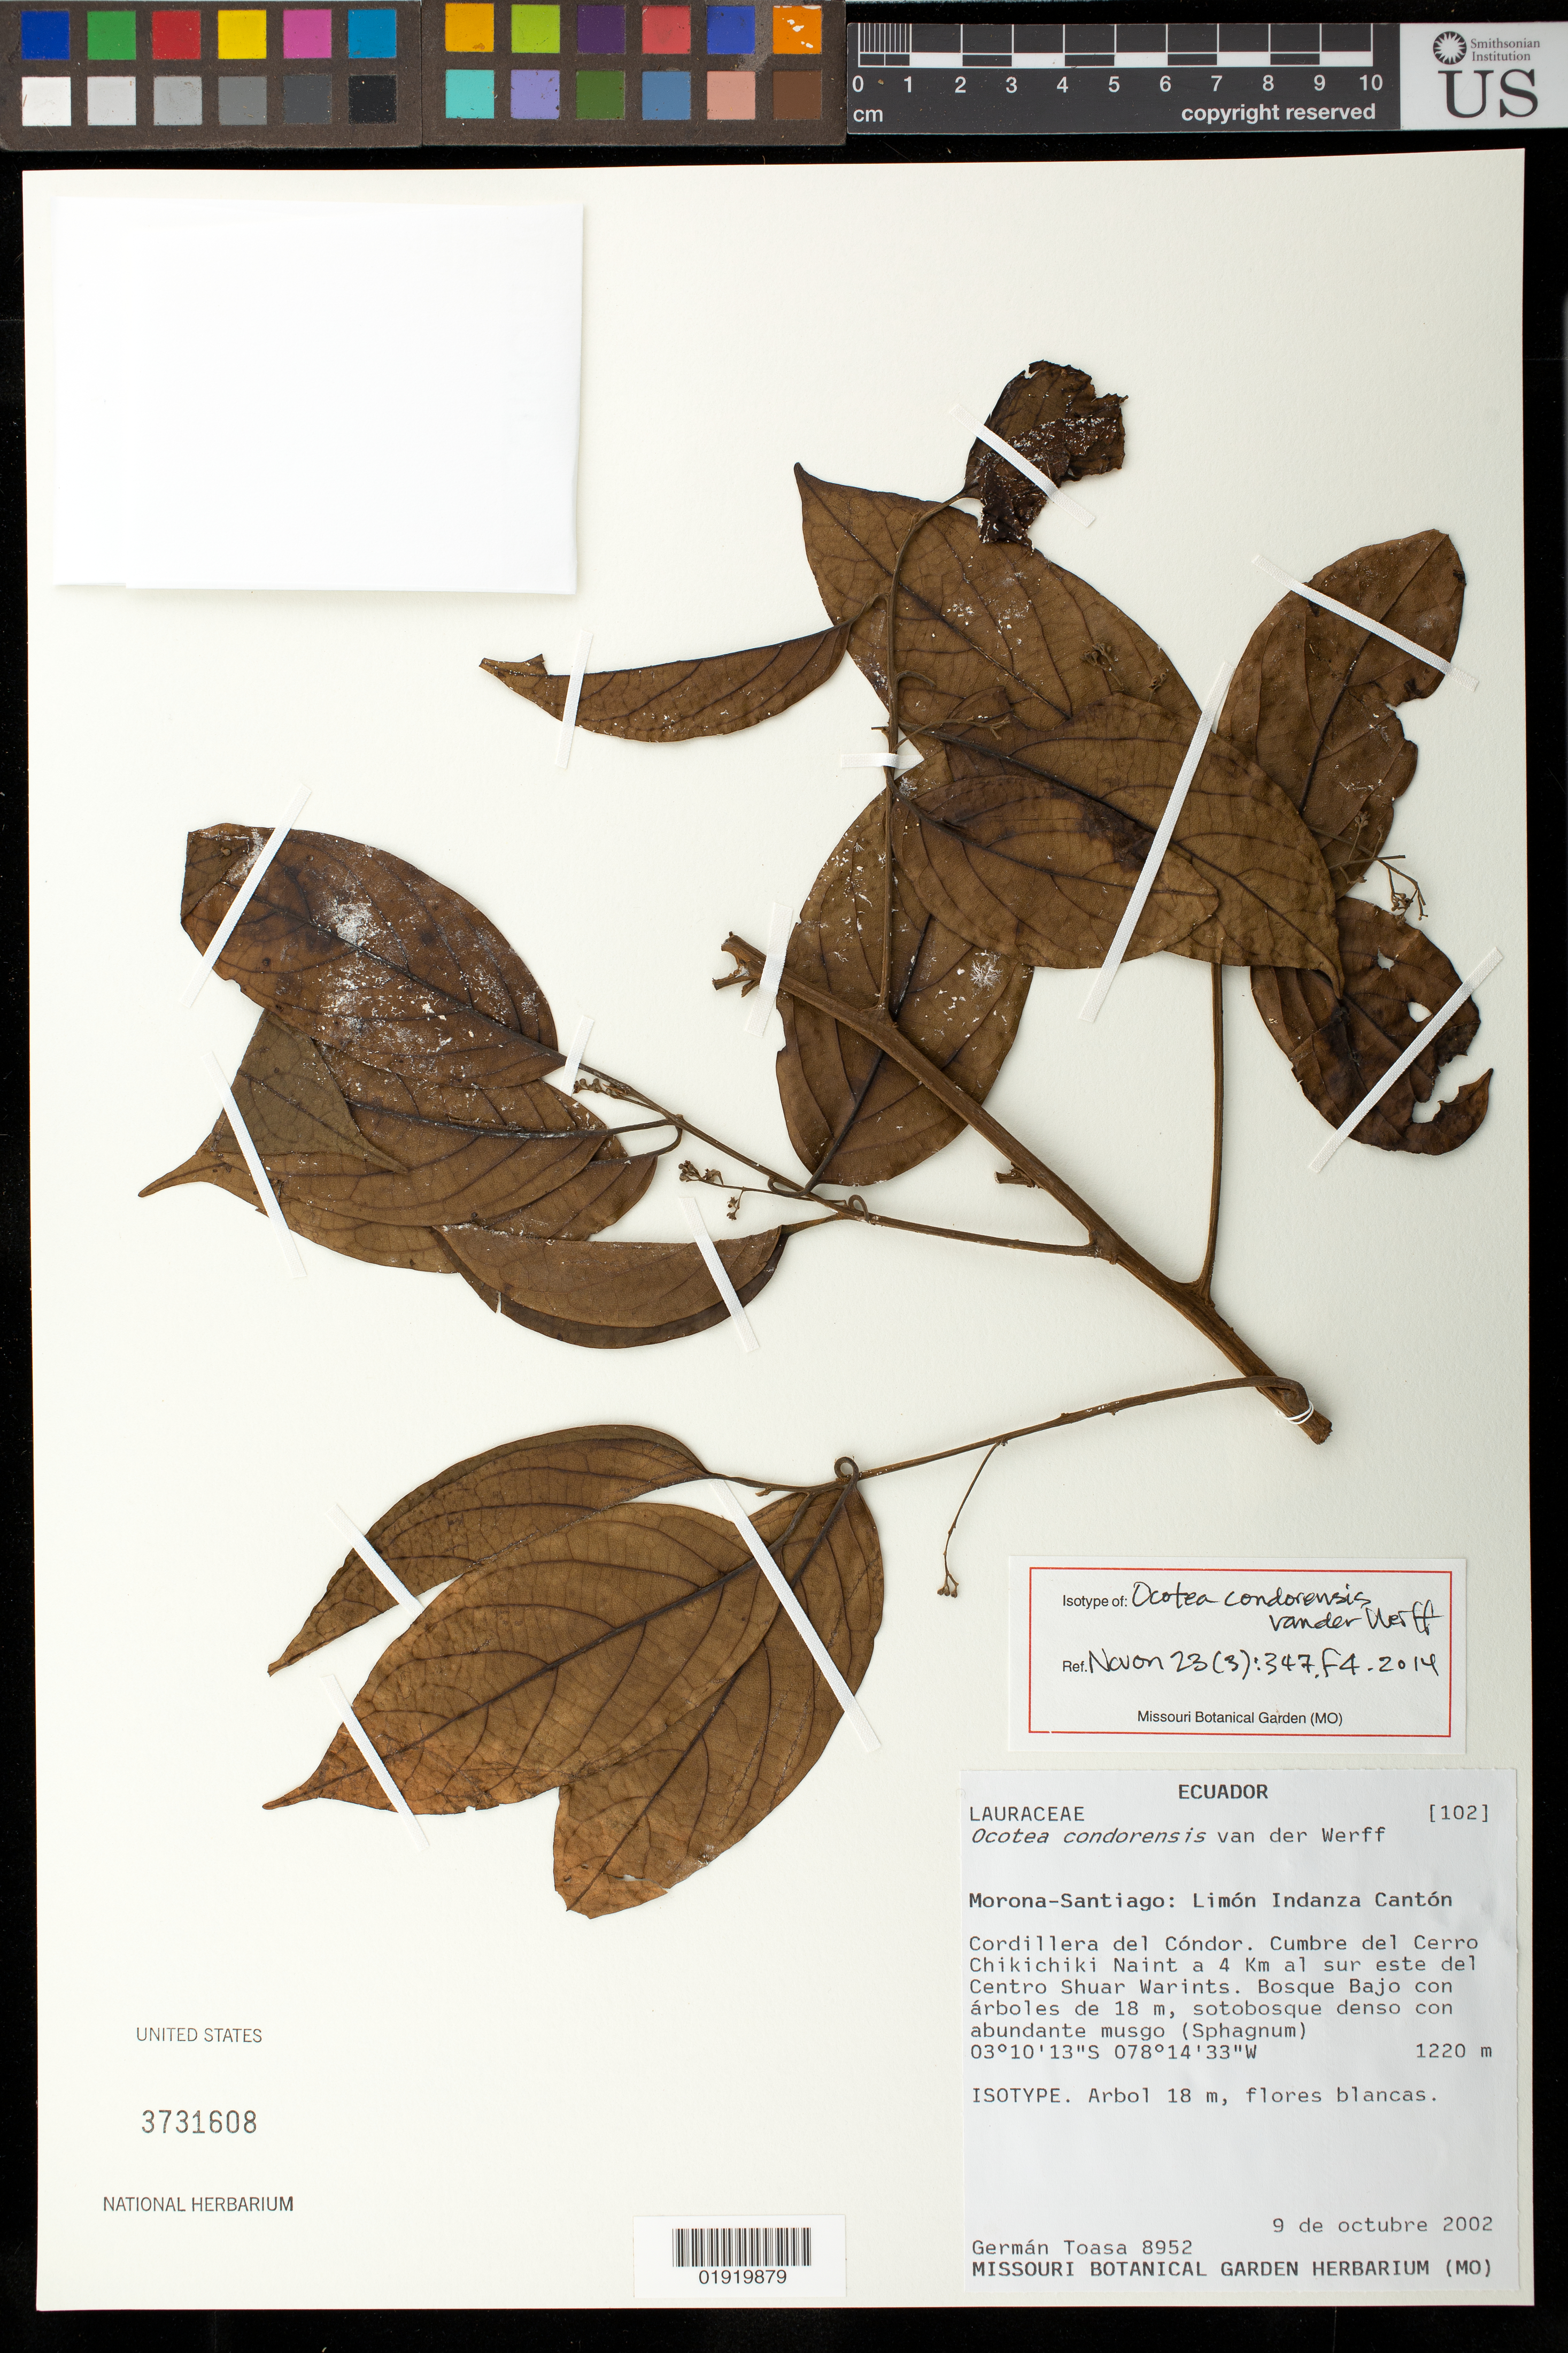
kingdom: Plantae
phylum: Tracheophyta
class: Magnoliopsida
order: Laurales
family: Lauraceae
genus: Ocotea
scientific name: Ocotea condorensis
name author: van der Werff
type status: Isotype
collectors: G. Toasa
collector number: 8952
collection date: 2002-10-09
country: Ecuador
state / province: Morona-Santiago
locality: Morona-Santiago: Limón-Indanza Cantón. Cordillera del Cóndor. Cumbre del Cerro Chikichiki Naint a 4 km al sur este del Centro Shuar Warints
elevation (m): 1220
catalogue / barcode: US 3731608